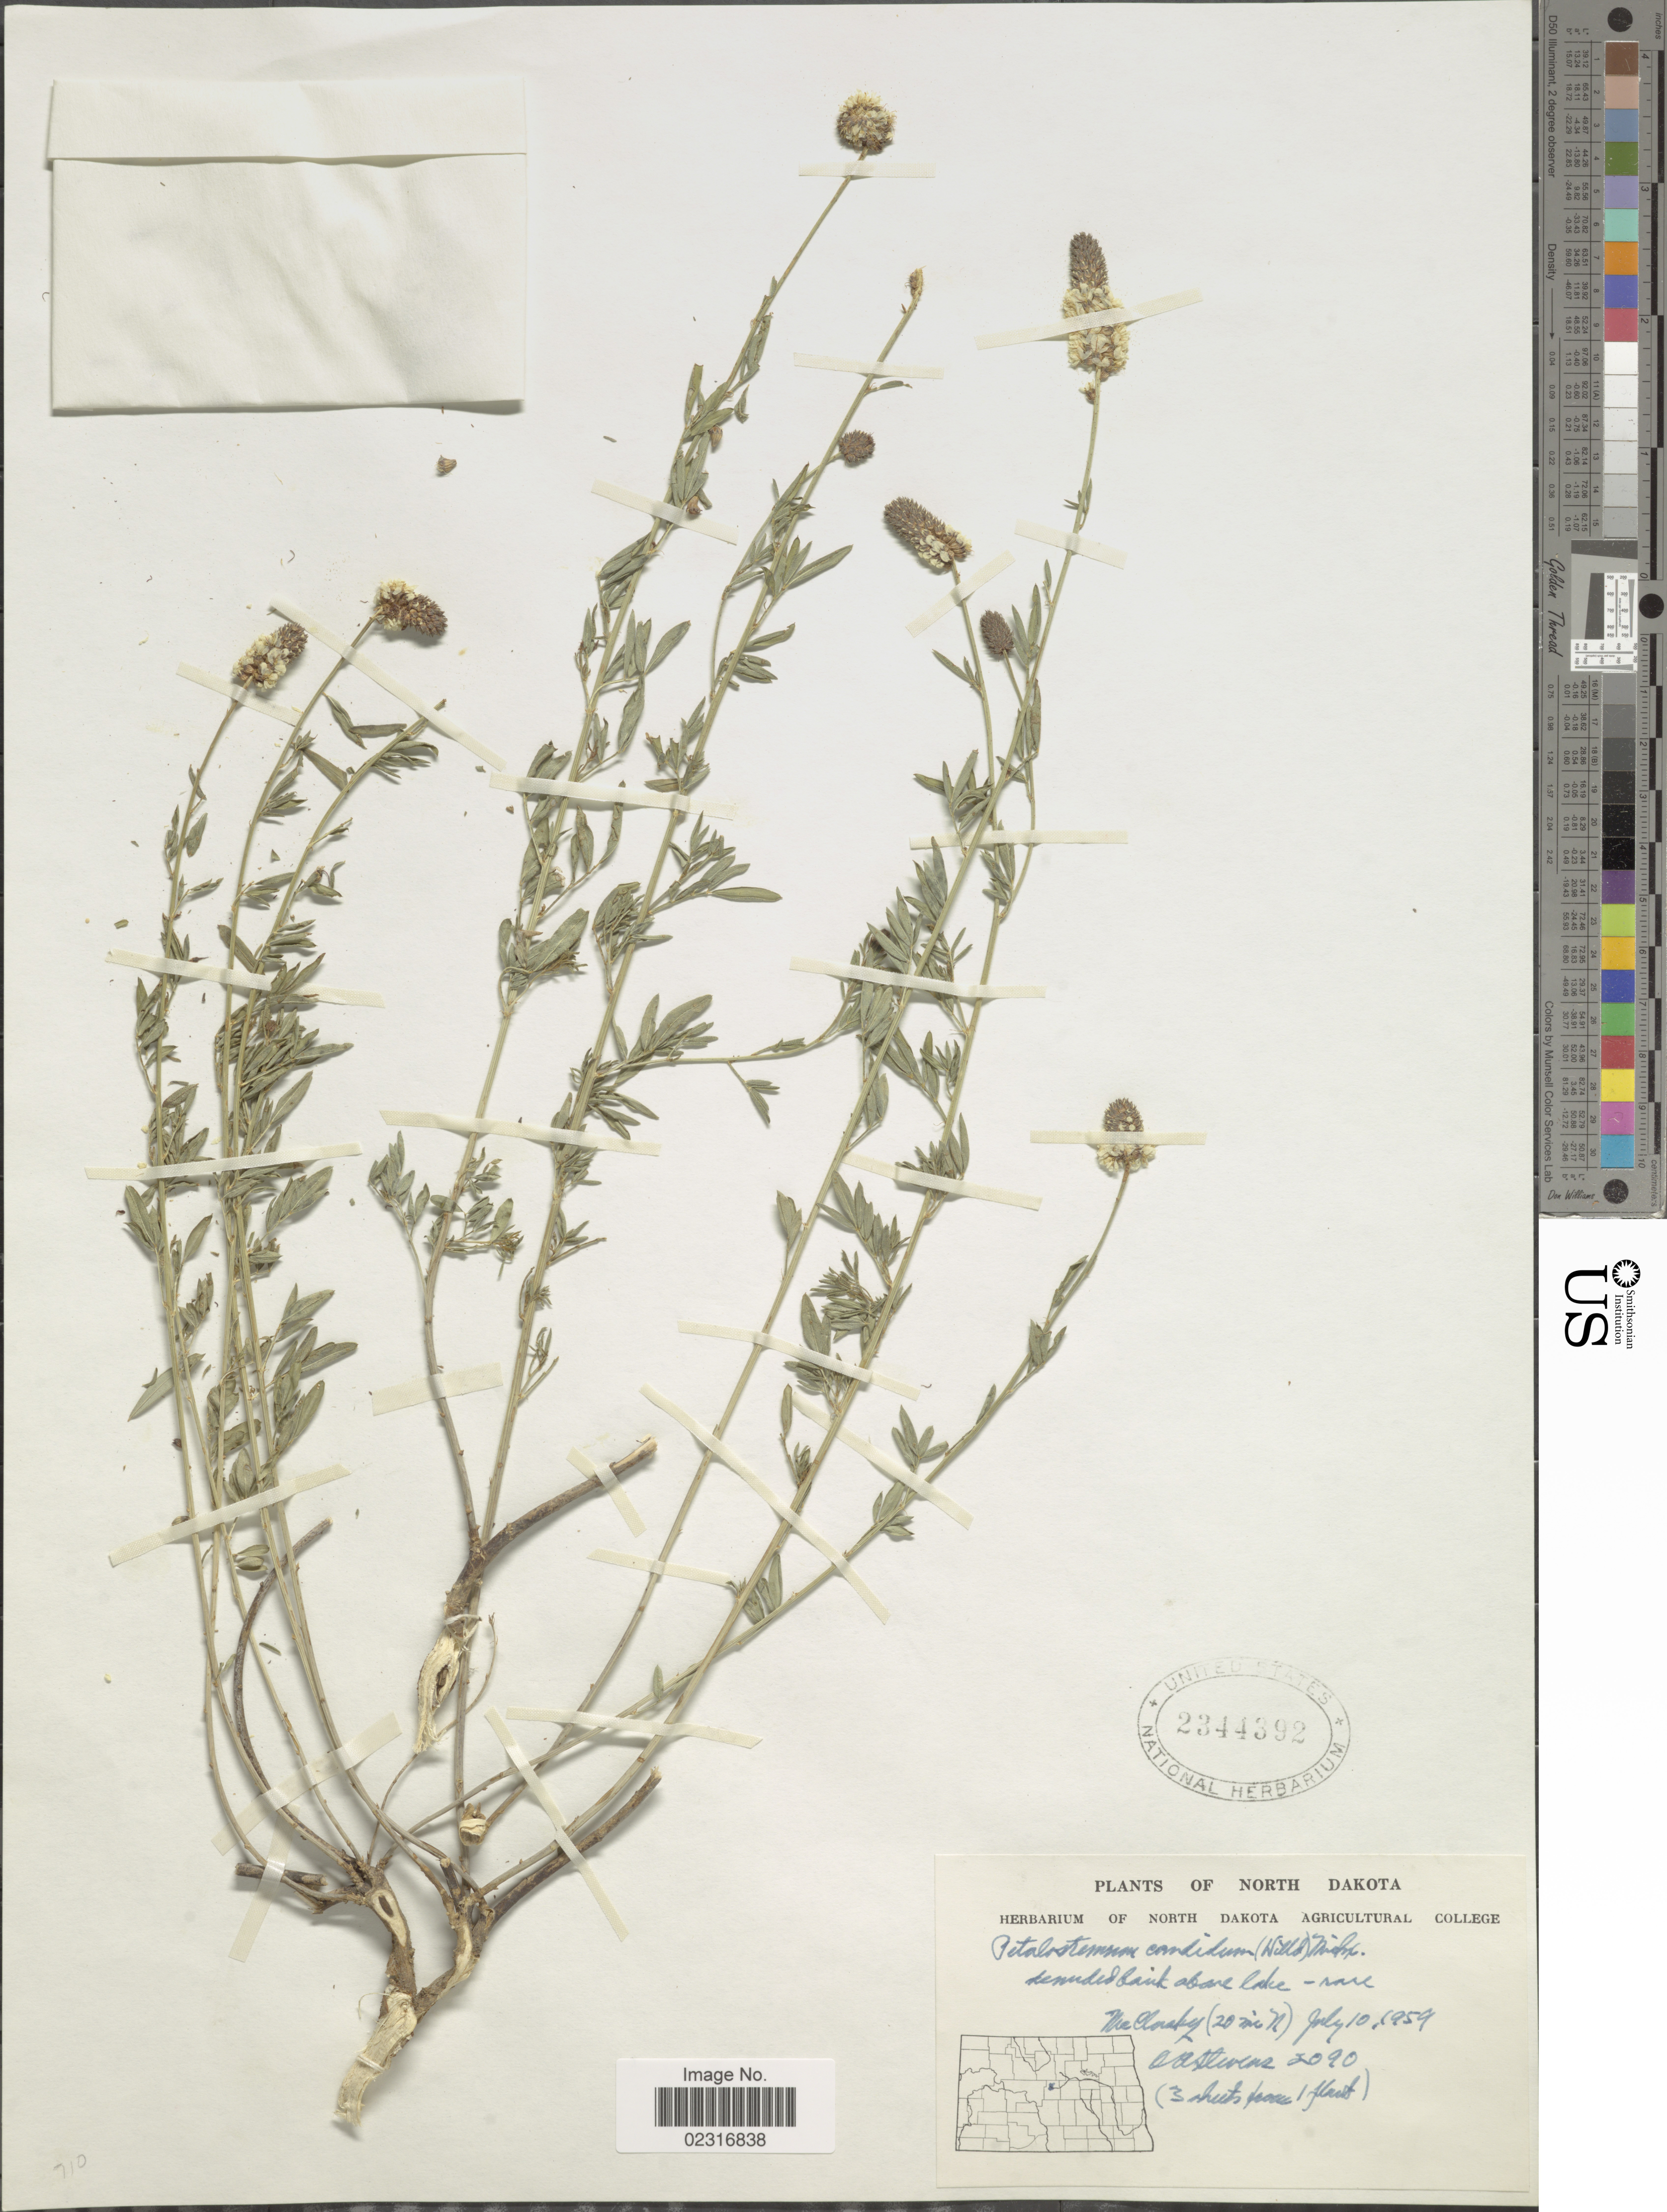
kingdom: Plantae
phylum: Tracheophyta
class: Magnoliopsida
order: Fabales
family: Fabaceae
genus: Dalea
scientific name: Dalea candida var. candida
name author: Michx. ex Willd.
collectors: O. A. Stevens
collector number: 2090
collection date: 1959-08-10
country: United States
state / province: North Dakota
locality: The Clocky (20 mi N). [interpreted]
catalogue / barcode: US 2344392